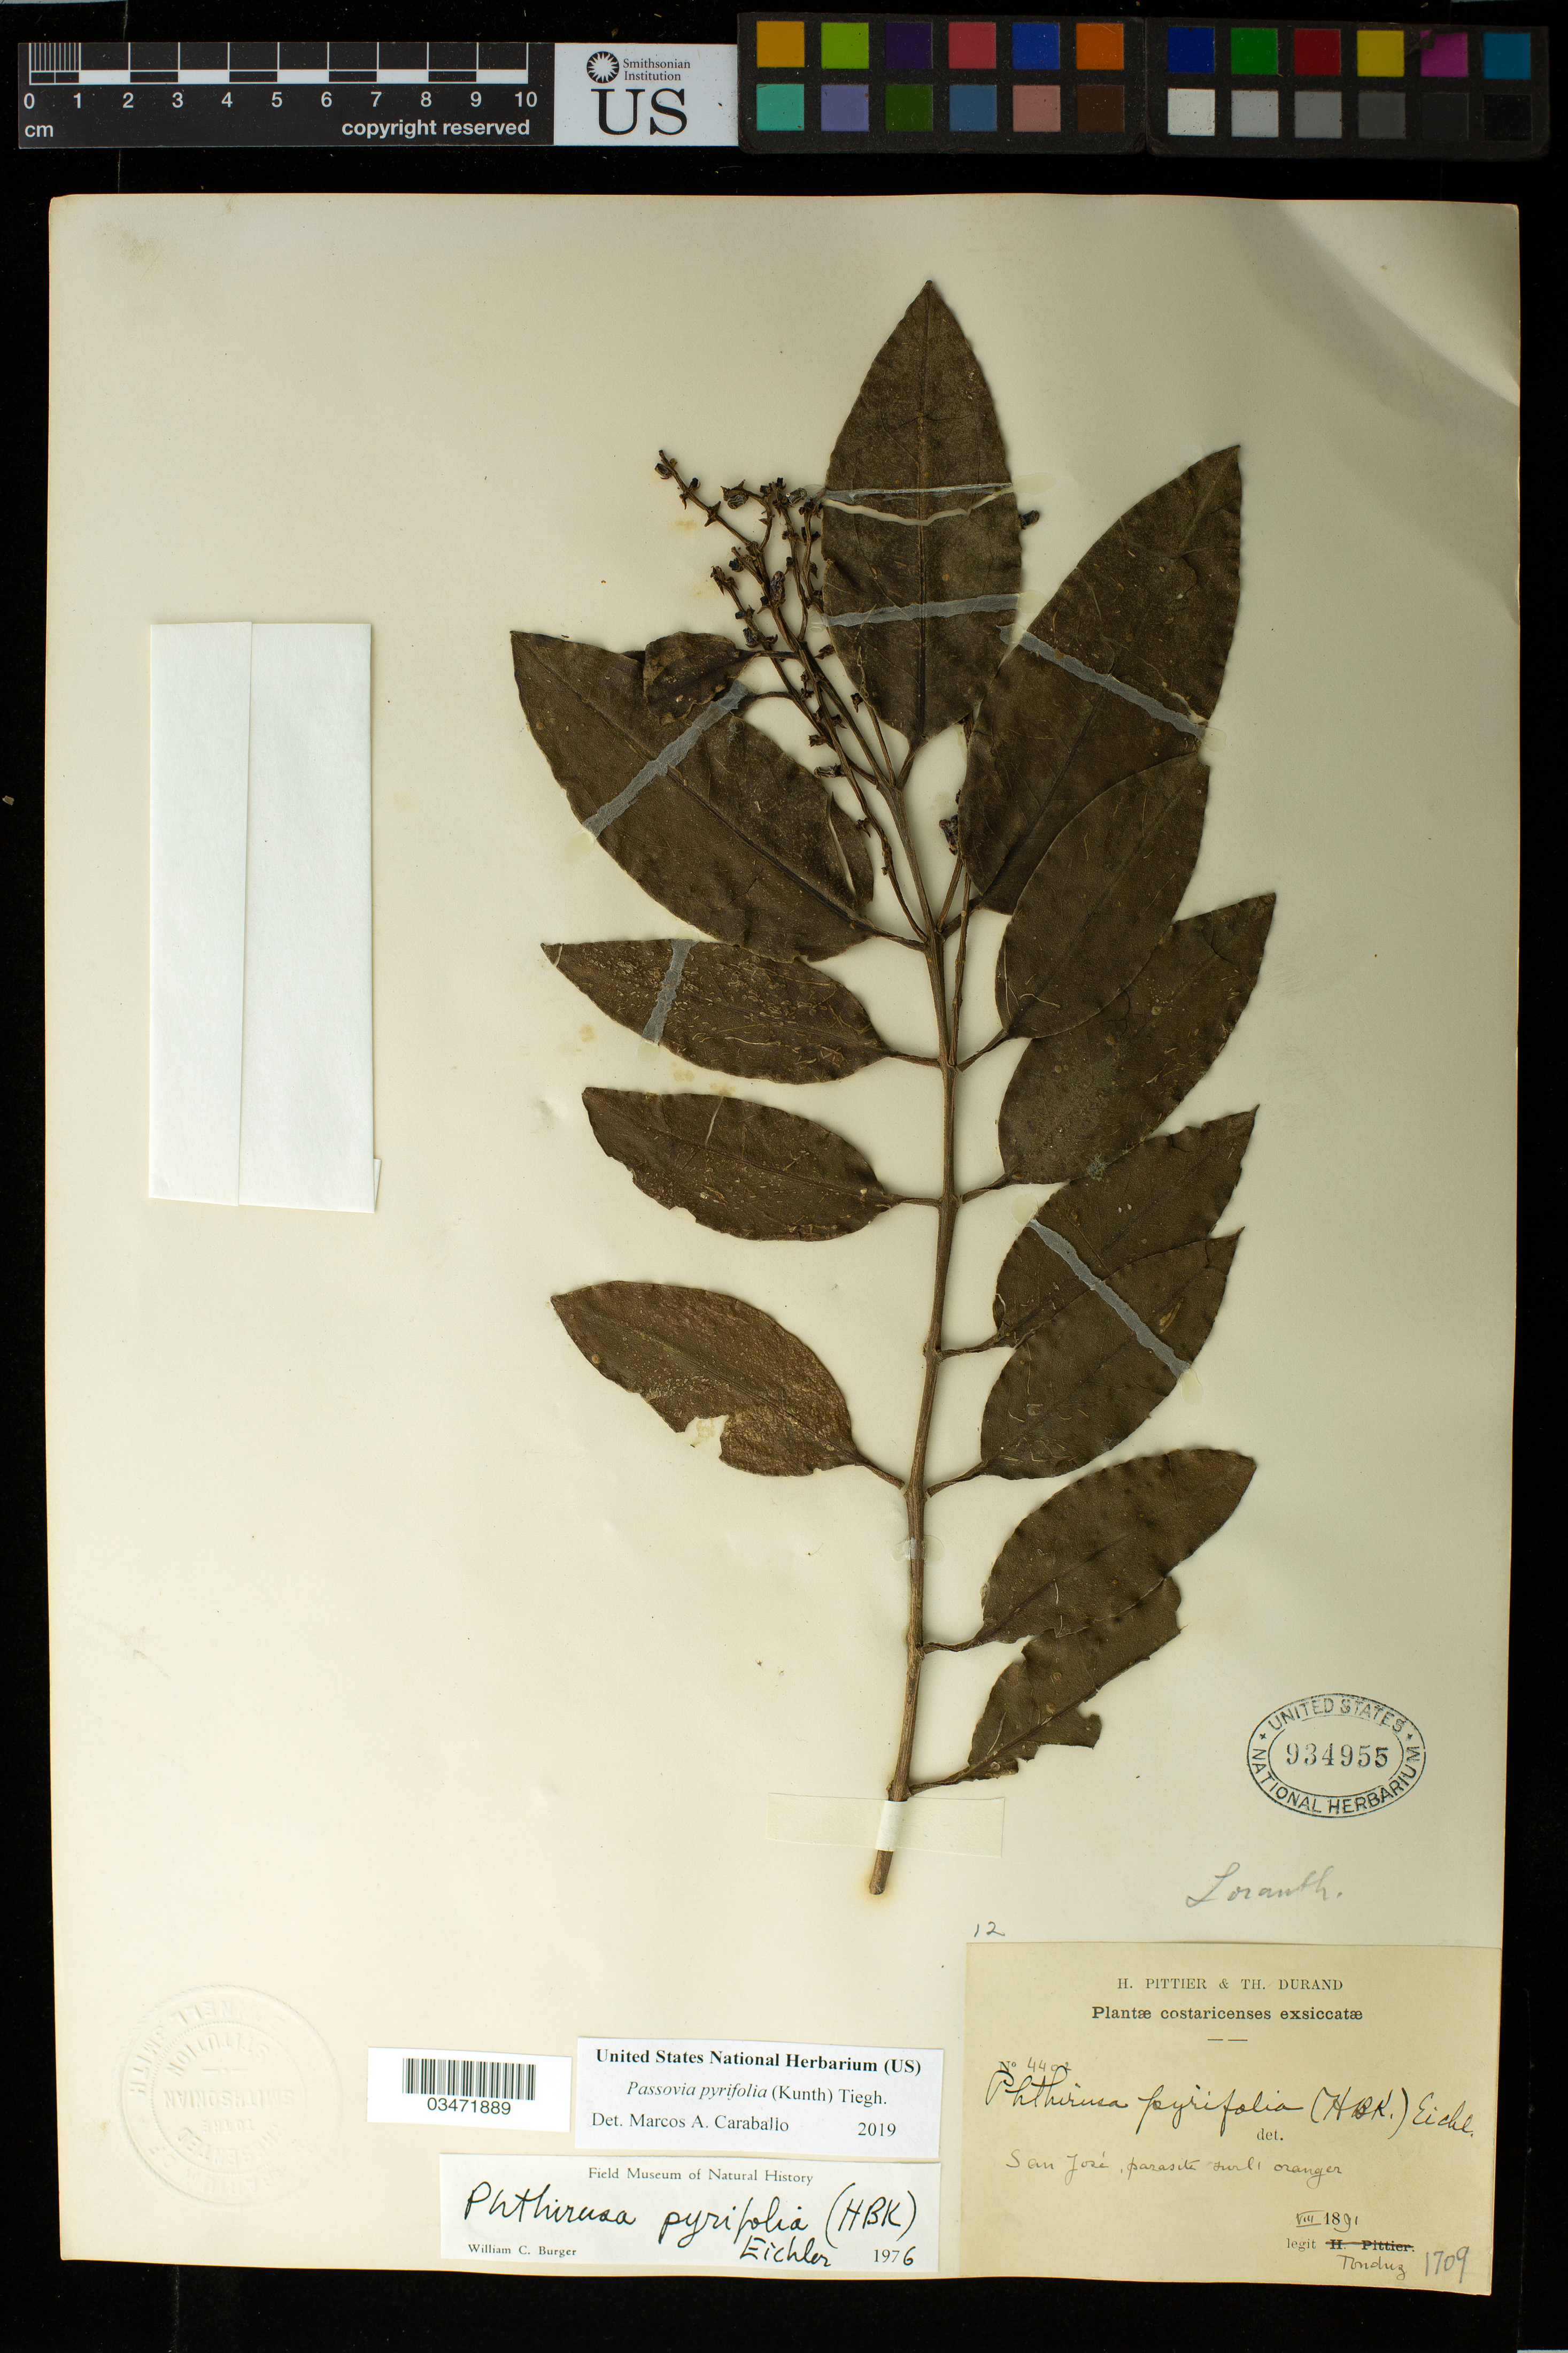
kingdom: Plantae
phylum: Tracheophyta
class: Magnoliopsida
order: Santalales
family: Loranthaceae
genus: Passovia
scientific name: Passovia pyrifolia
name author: (Kunth) Tiegh.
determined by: Caraballo-Ortiz, Marcos A., (MISS), University of Mississippi (UNITED STATES)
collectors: A. Tonduz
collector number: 4402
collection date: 1891-08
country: Costa Rica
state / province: San José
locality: San José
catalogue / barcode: US 934955